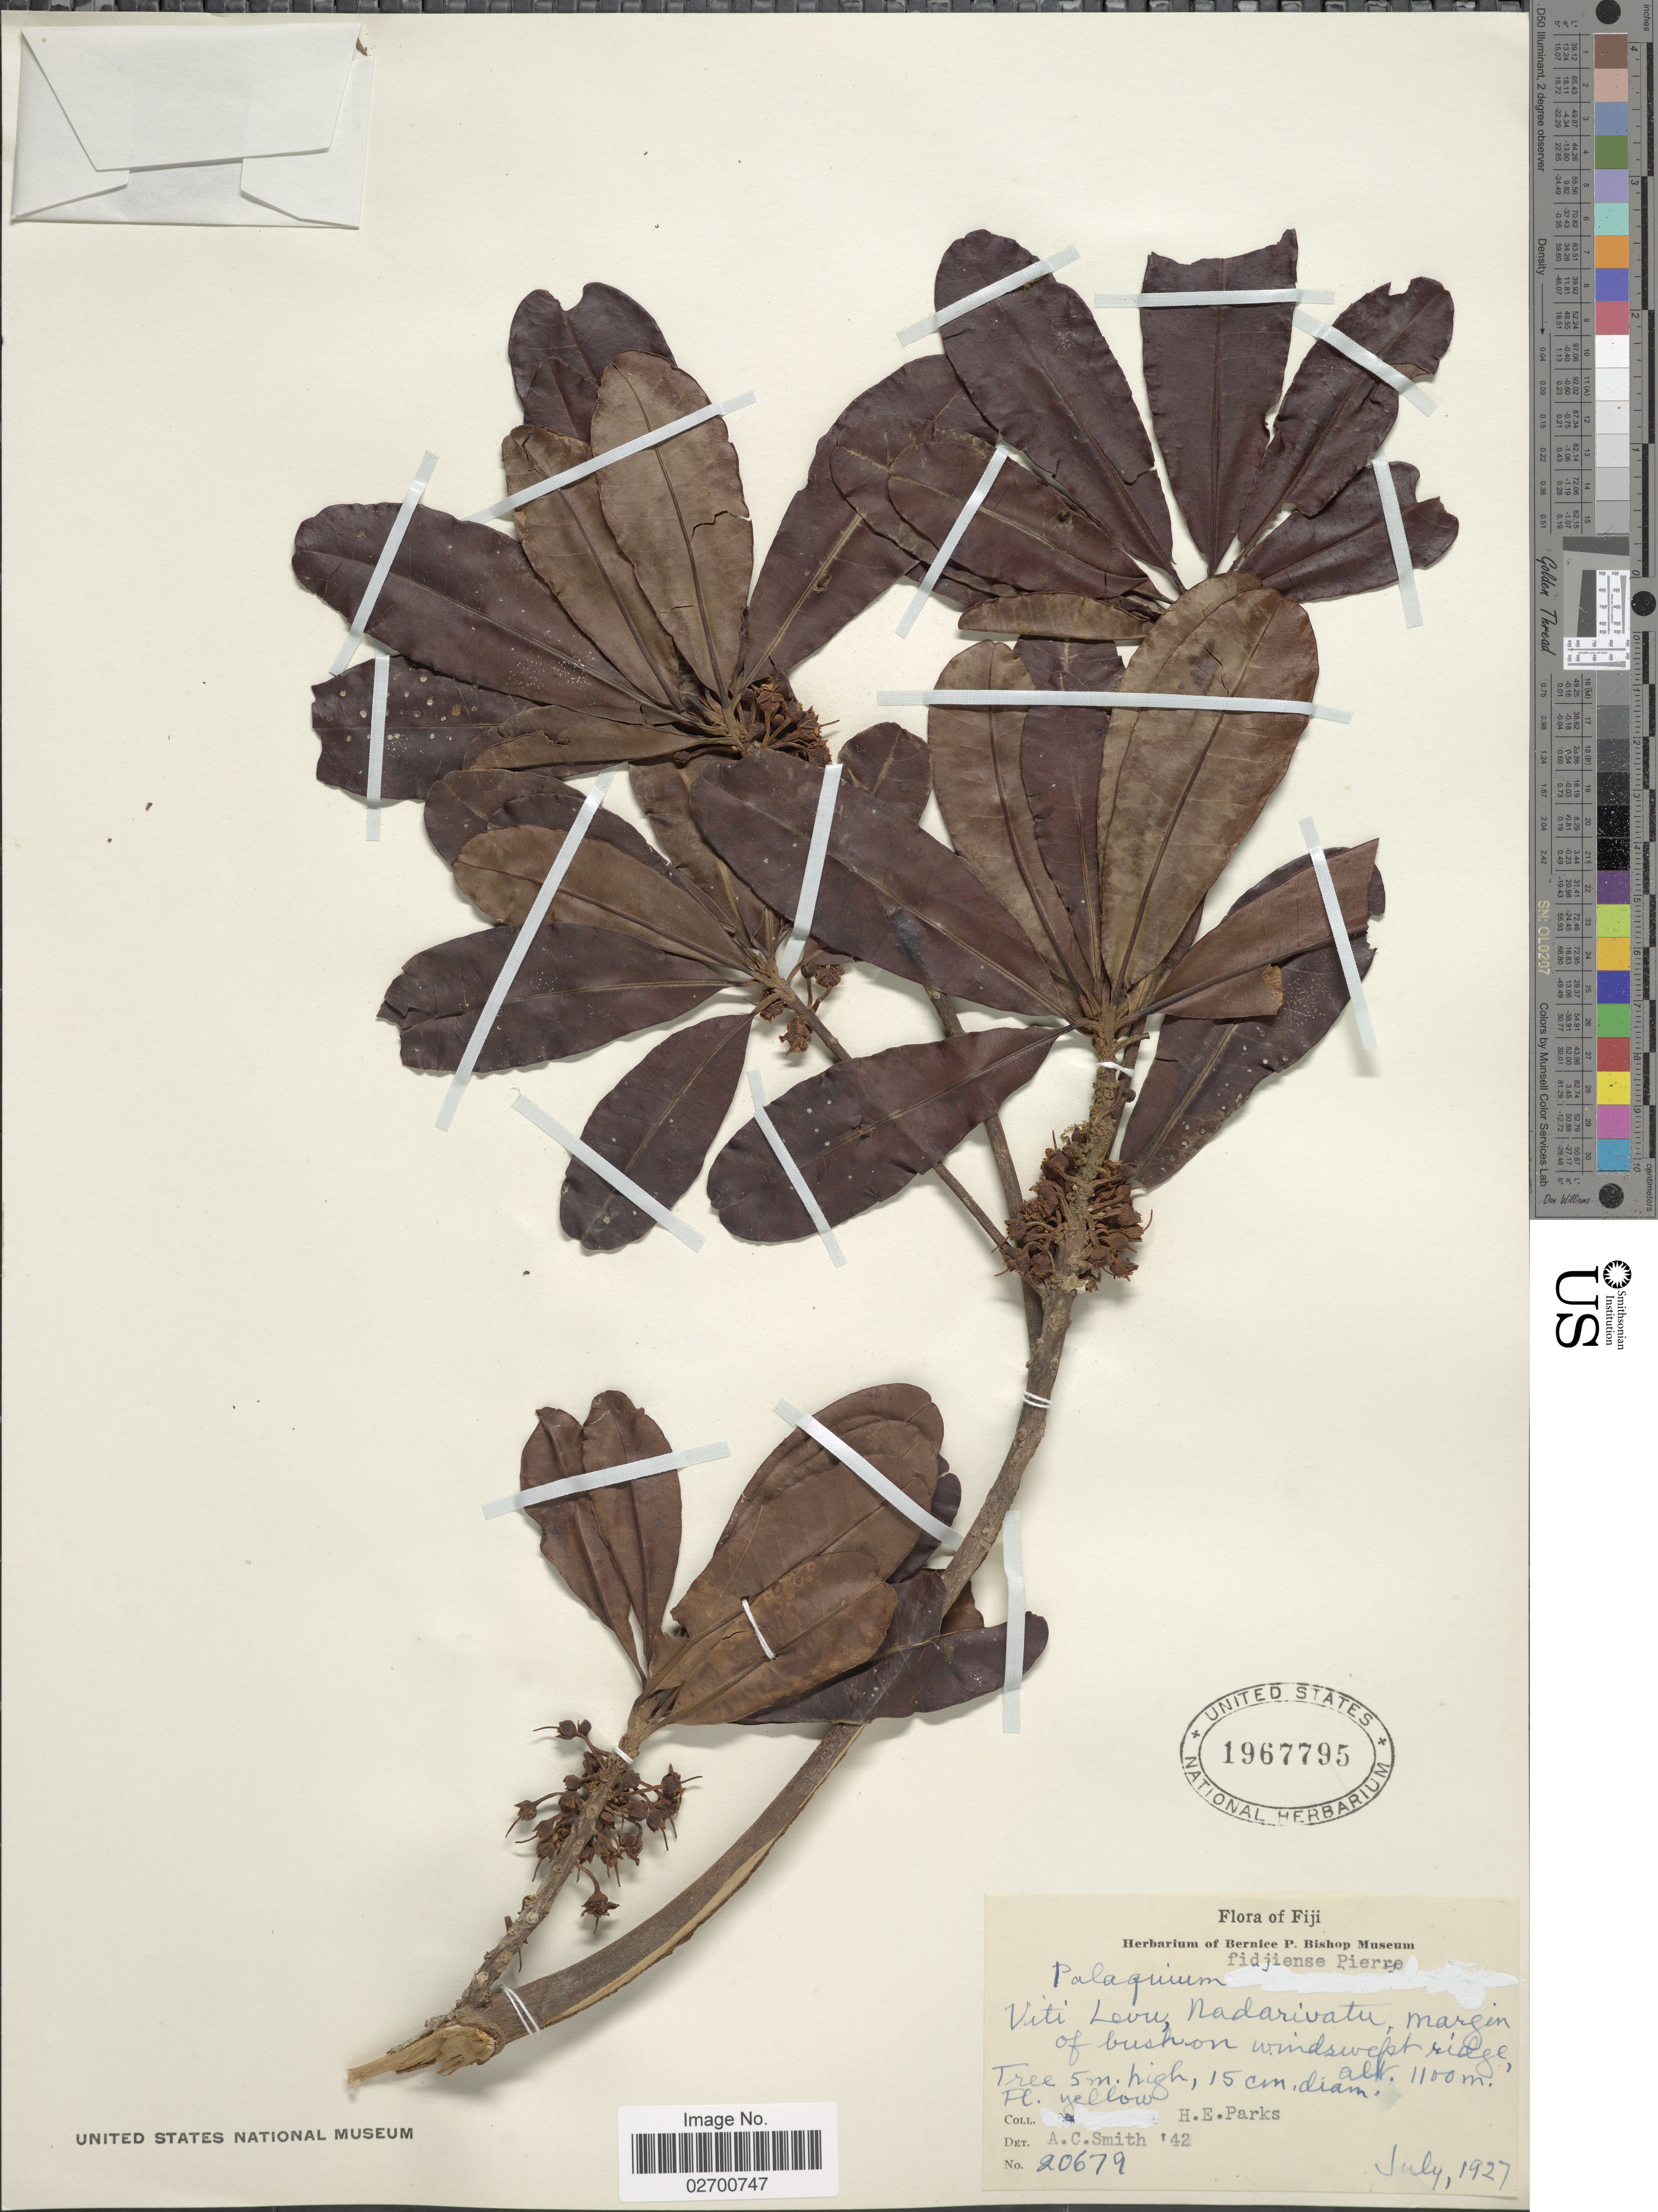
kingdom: Plantae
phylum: Tracheophyta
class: Magnoliopsida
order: Ericales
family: Sapotaceae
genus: Palaquium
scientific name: Palaquium fidjiense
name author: Pierre ex Dubard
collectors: H. E. Parks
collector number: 20679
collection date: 1927-07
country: Fiji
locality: Viti Levu, Nadarivatu, margin of bush on windswept ridge.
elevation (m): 1100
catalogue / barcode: US 1967795